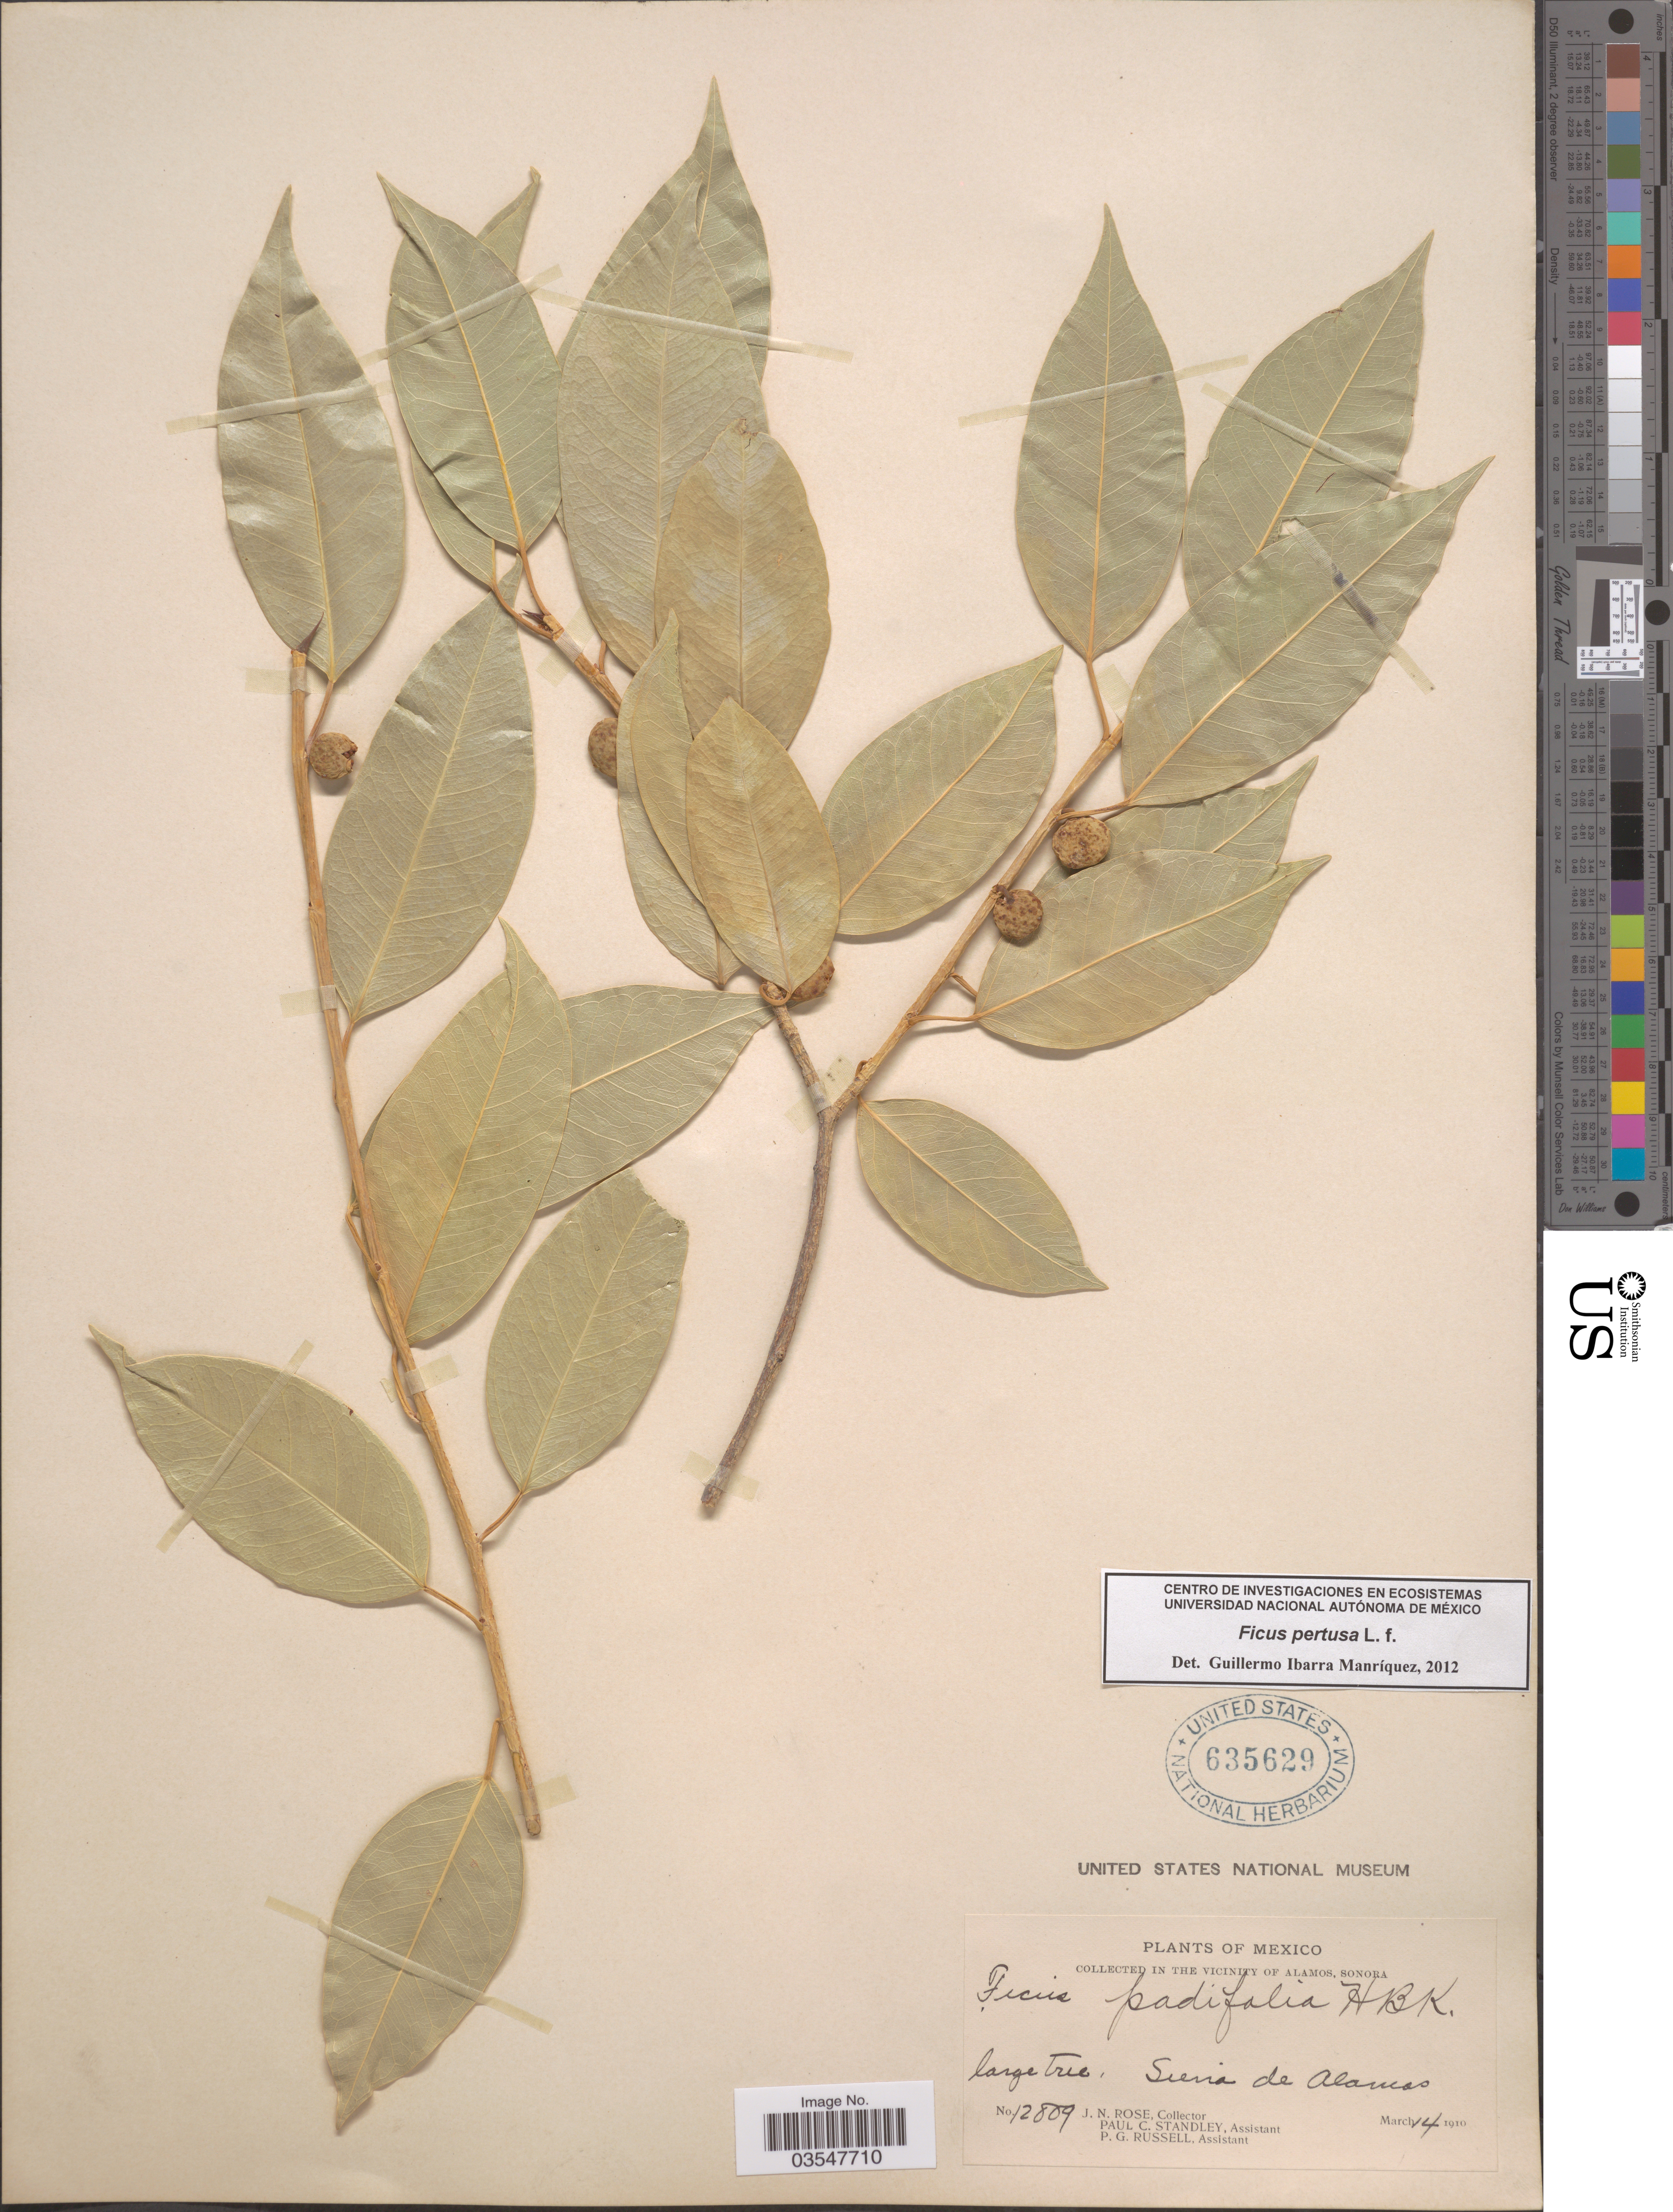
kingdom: Plantae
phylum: Tracheophyta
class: Magnoliopsida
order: Rosales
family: Moraceae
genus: Ficus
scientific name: Ficus padifolia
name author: Kunth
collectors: J. N. Rose, P. C. Standley & P. G. Russell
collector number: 12809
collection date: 1910-03-14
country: Mexico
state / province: Sonora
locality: In the vicinity of Alamos. Sierra de Alamos.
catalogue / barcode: US 635629